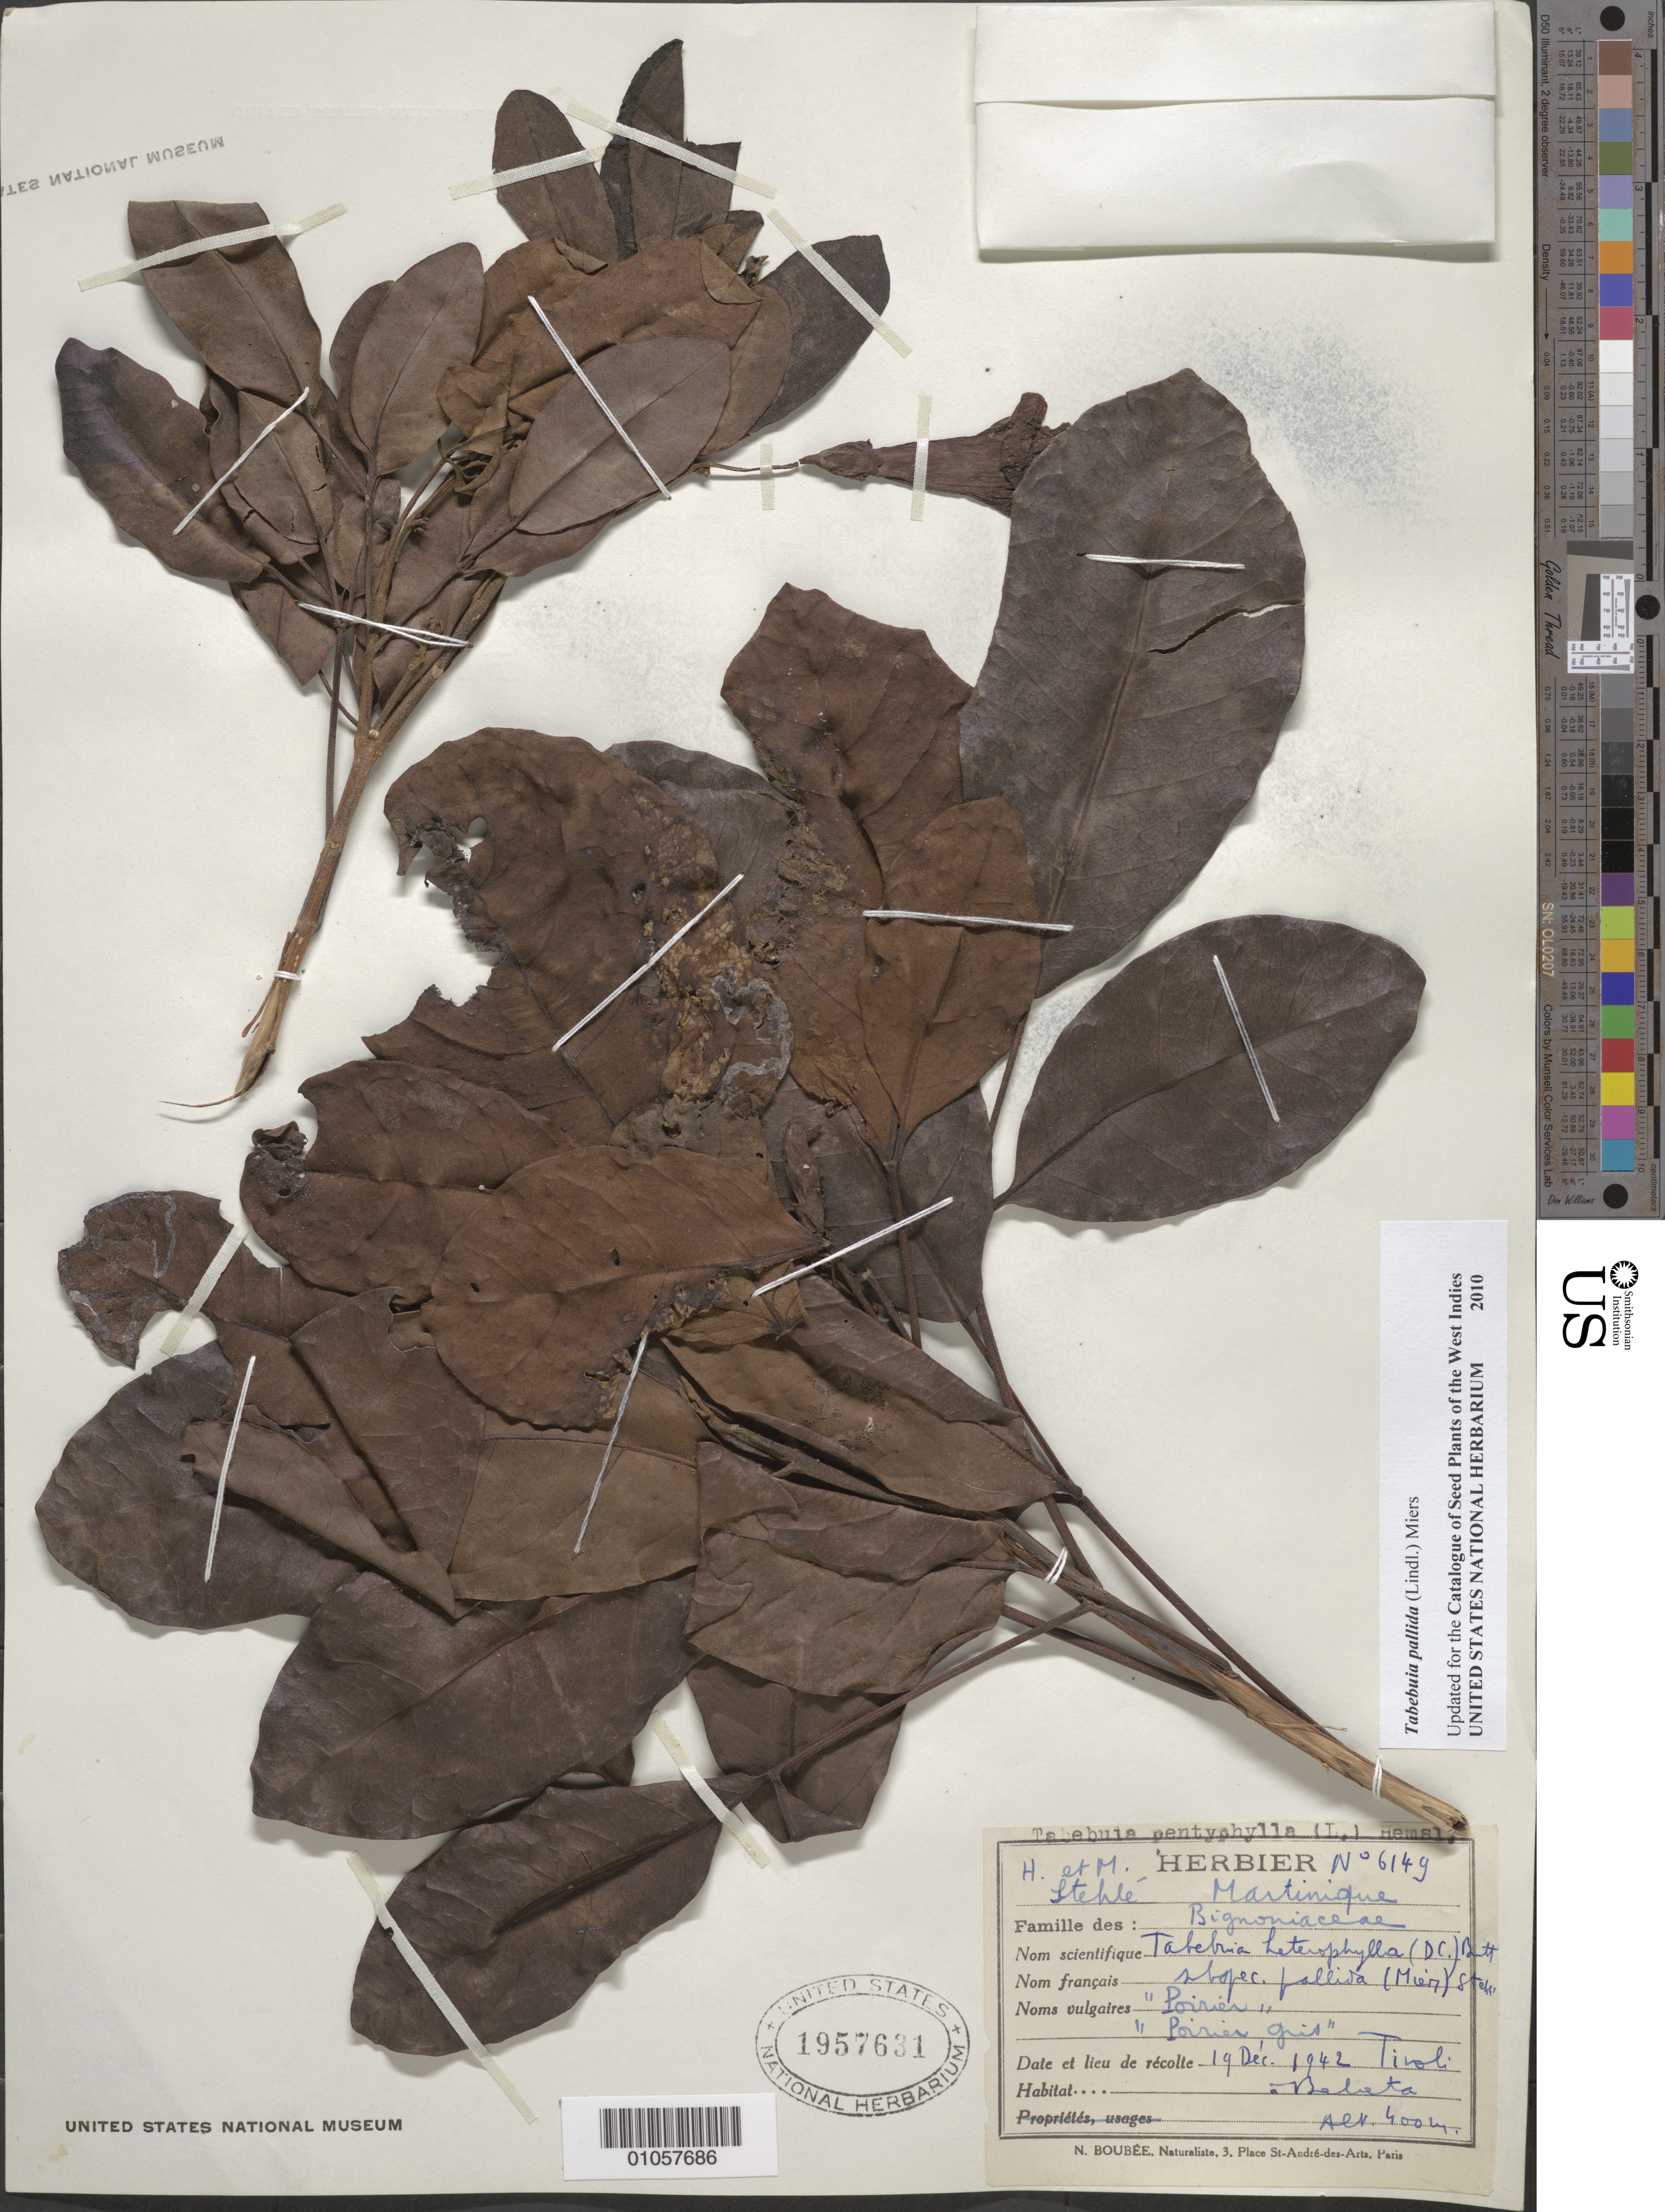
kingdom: Plantae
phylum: Tracheophyta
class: Magnoliopsida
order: Lamiales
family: Bignoniaceae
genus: Tabebuia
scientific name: Tabebuia pallida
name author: (Lindl.) Miers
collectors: H. Stehlé & M. Stehlé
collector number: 6149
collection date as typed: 19 Dec 1942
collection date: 1942-12-19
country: Martinique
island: Martinique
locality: Tivoli, Balata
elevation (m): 400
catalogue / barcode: US 1957631